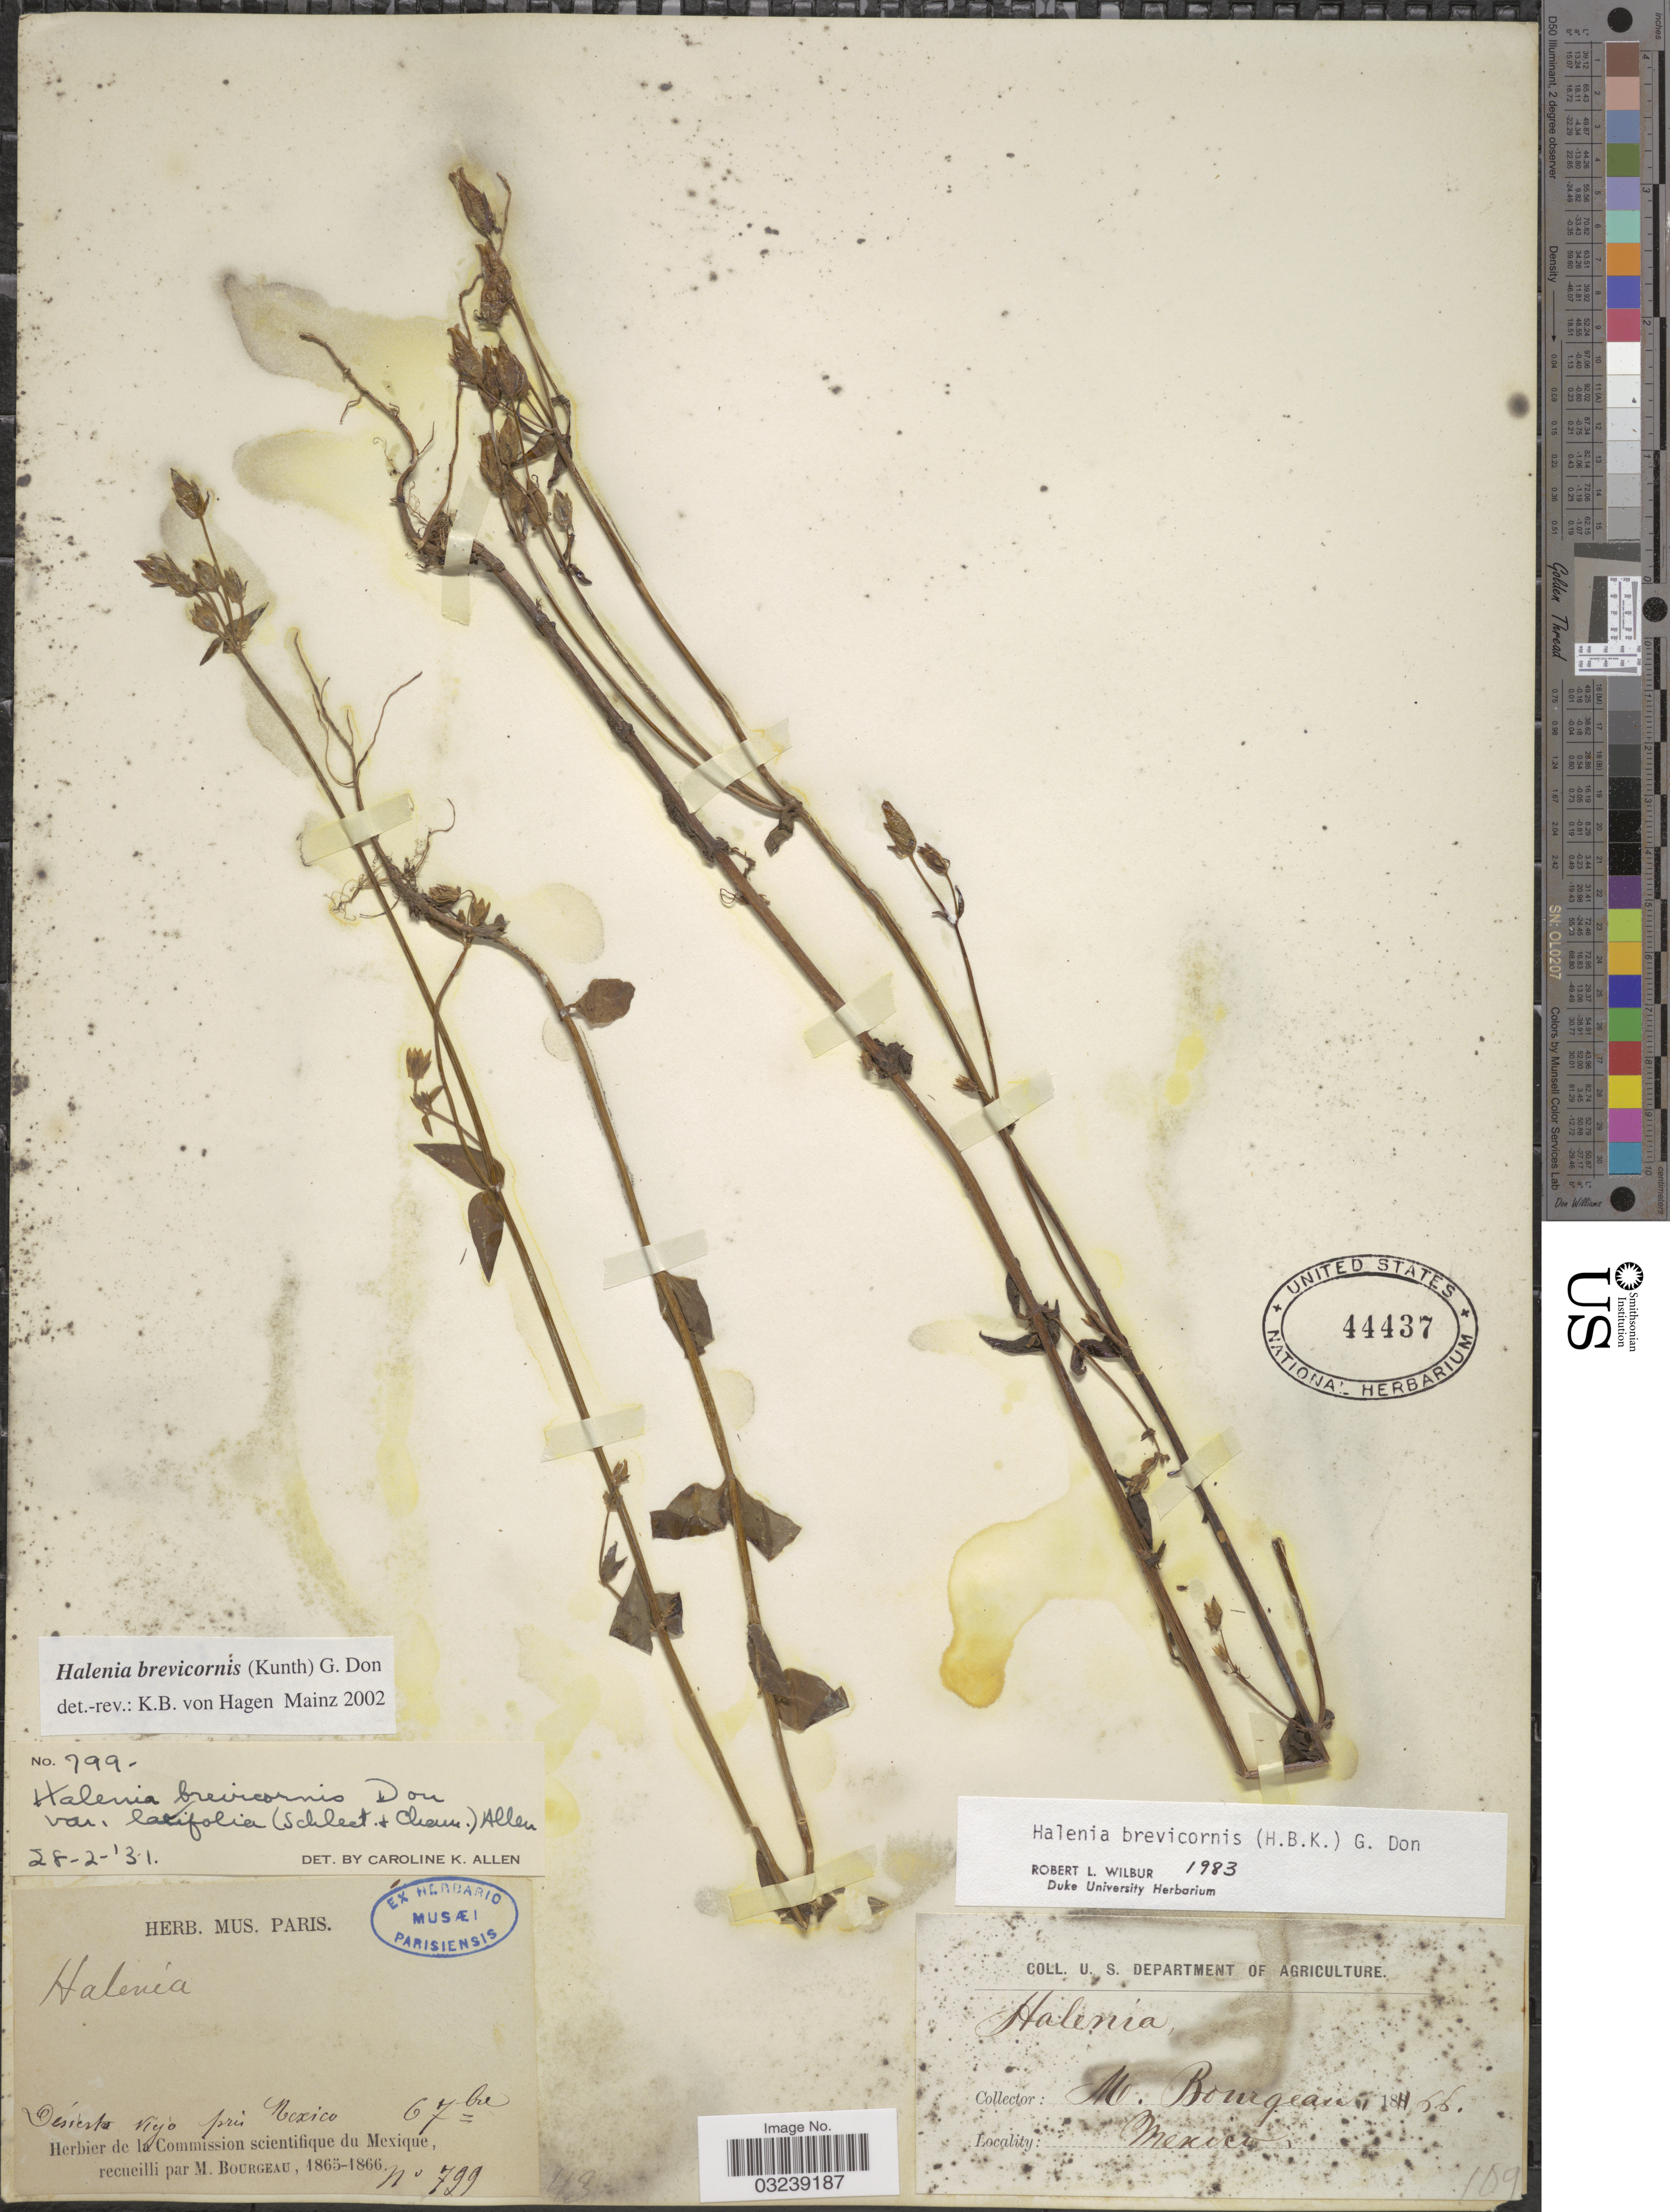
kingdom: Plantae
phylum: Tracheophyta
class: Magnoliopsida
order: Gentianales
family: Gentianaceae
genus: Halenia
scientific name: Halenia brevicornis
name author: (Kunth) G. Don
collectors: M. Bourgeau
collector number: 799*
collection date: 1865-09-06/1866-09-06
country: Mexico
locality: Désierta Vijo près Mexico.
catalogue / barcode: US 44437